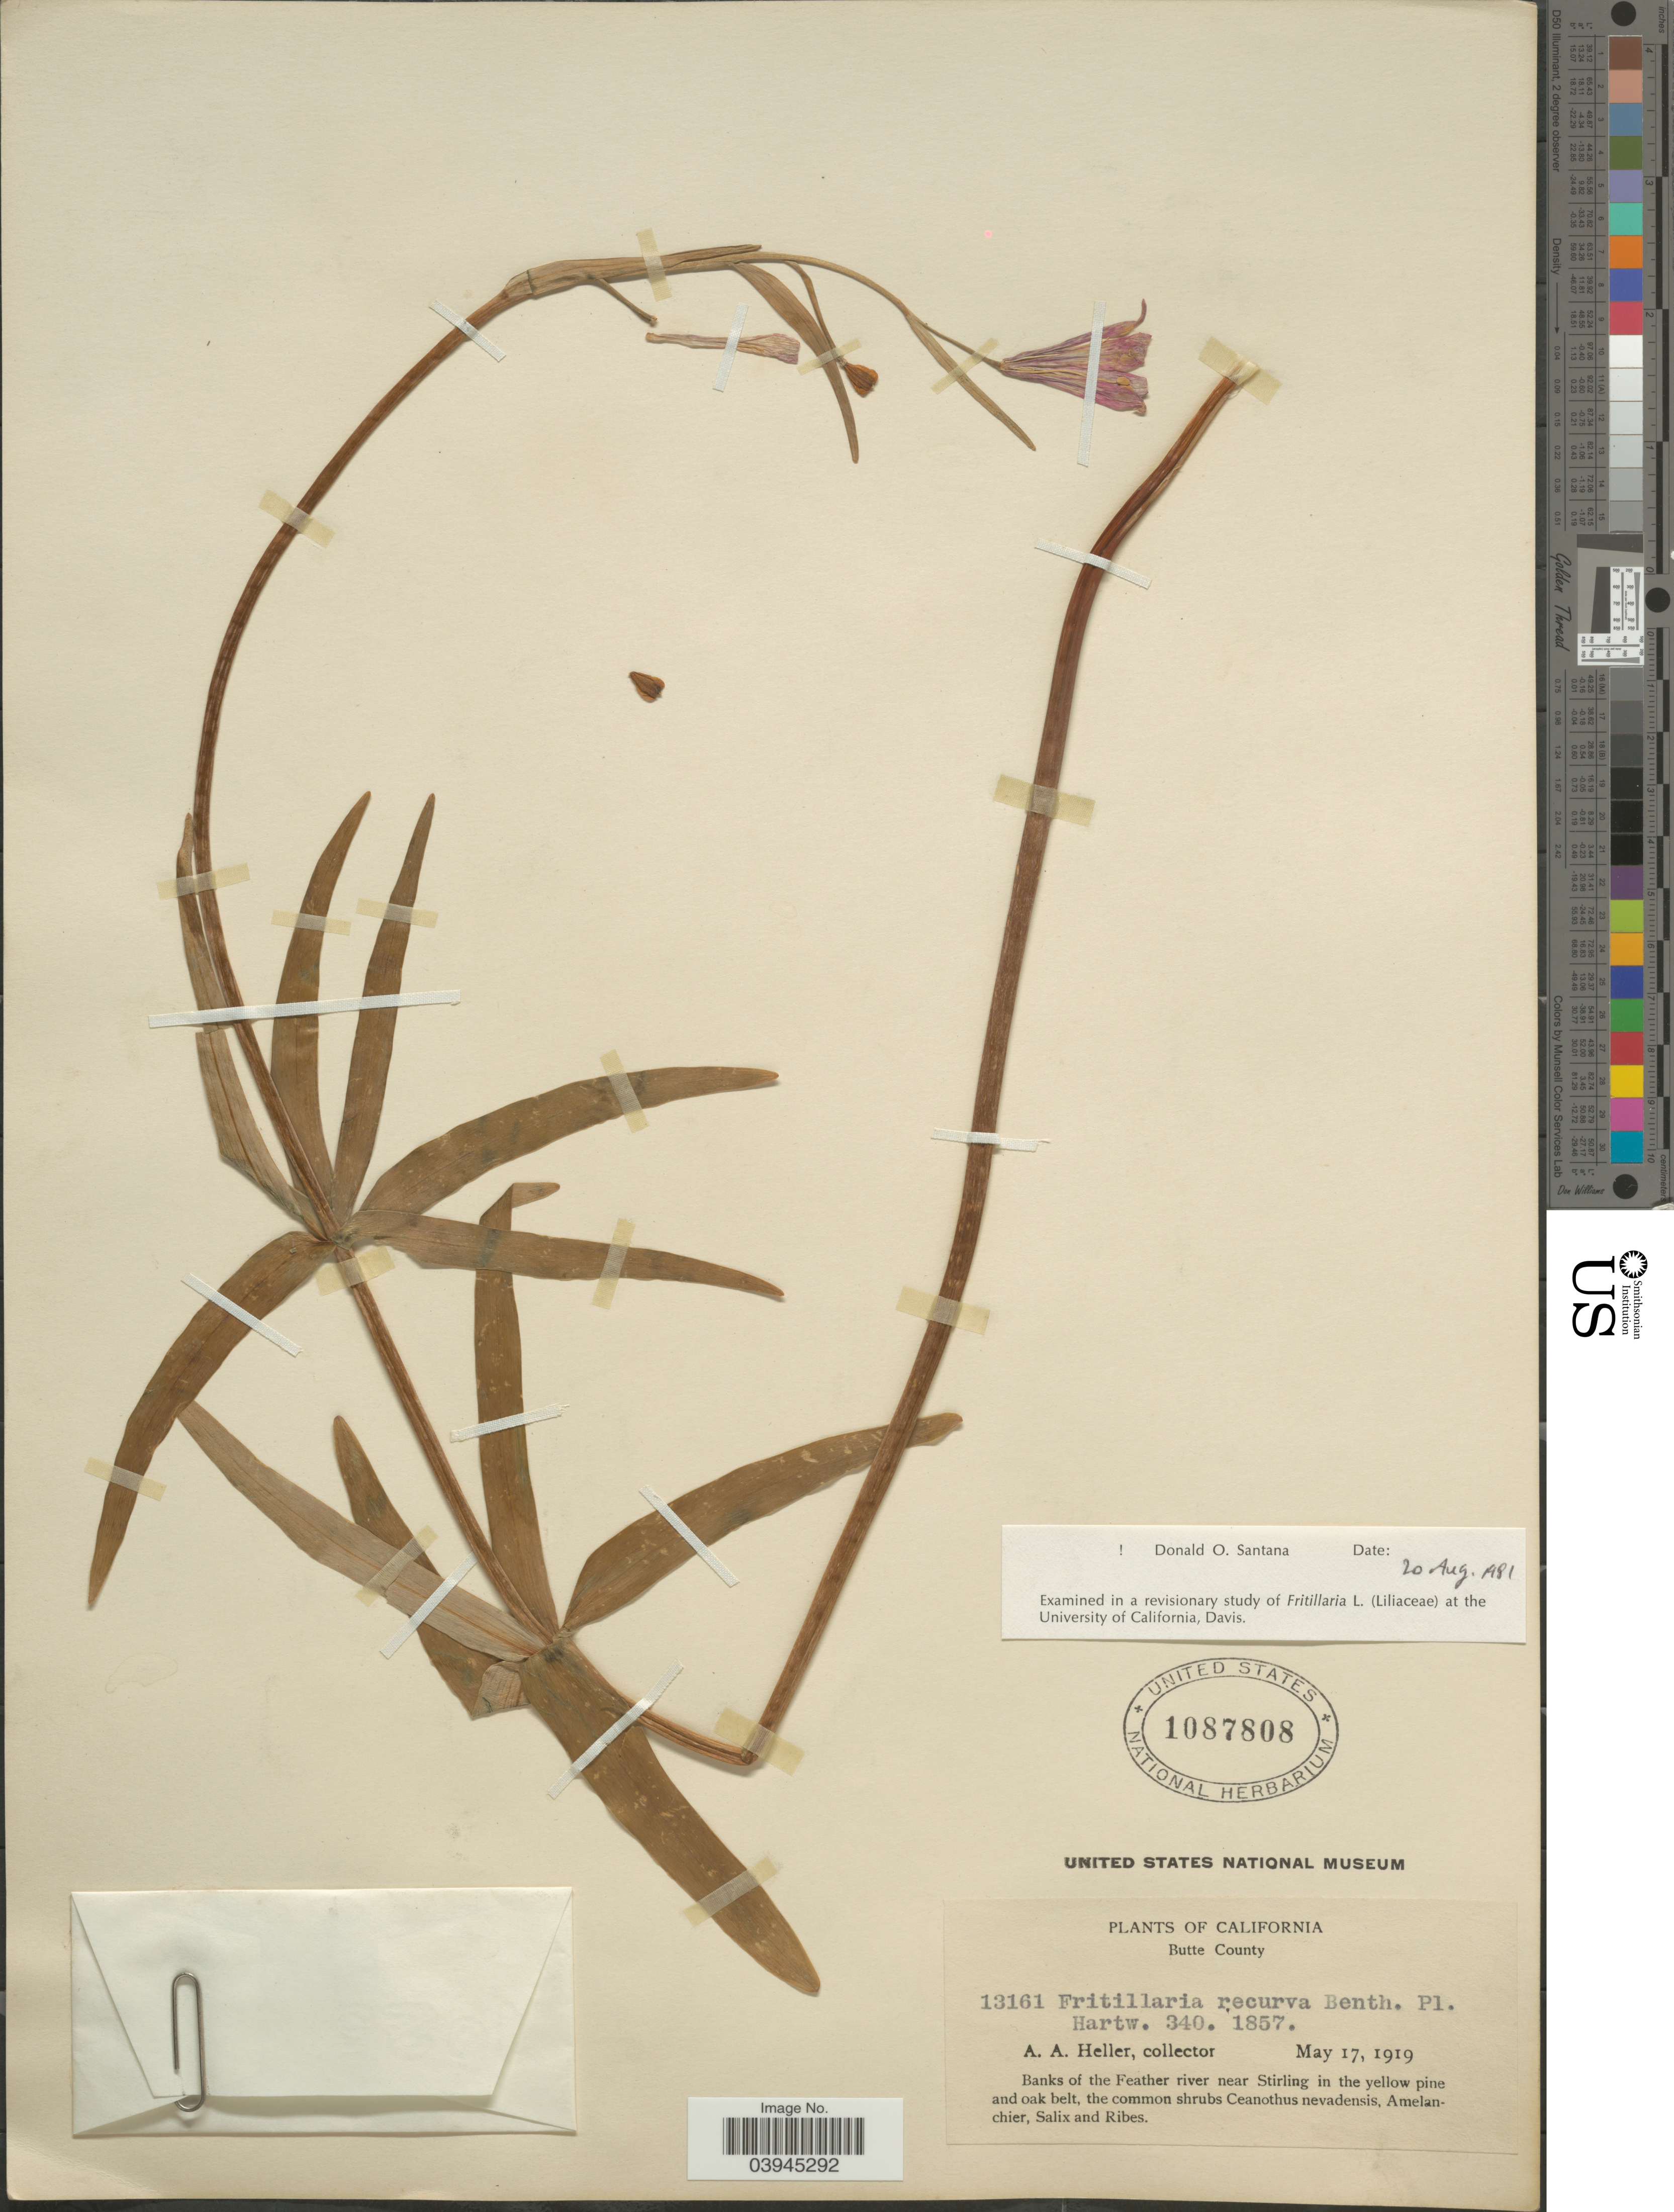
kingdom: Plantae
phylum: Tracheophyta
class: Liliopsida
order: Liliales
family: Liliaceae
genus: Fritillaria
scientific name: Fritillaria recurva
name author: Benth.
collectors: A. A. Heller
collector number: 13161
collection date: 1919-05-17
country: United States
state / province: California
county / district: Butte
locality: Butte County. Banks of the Feather river near Stirling in the yellow pine and oak belt.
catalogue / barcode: US 1087808